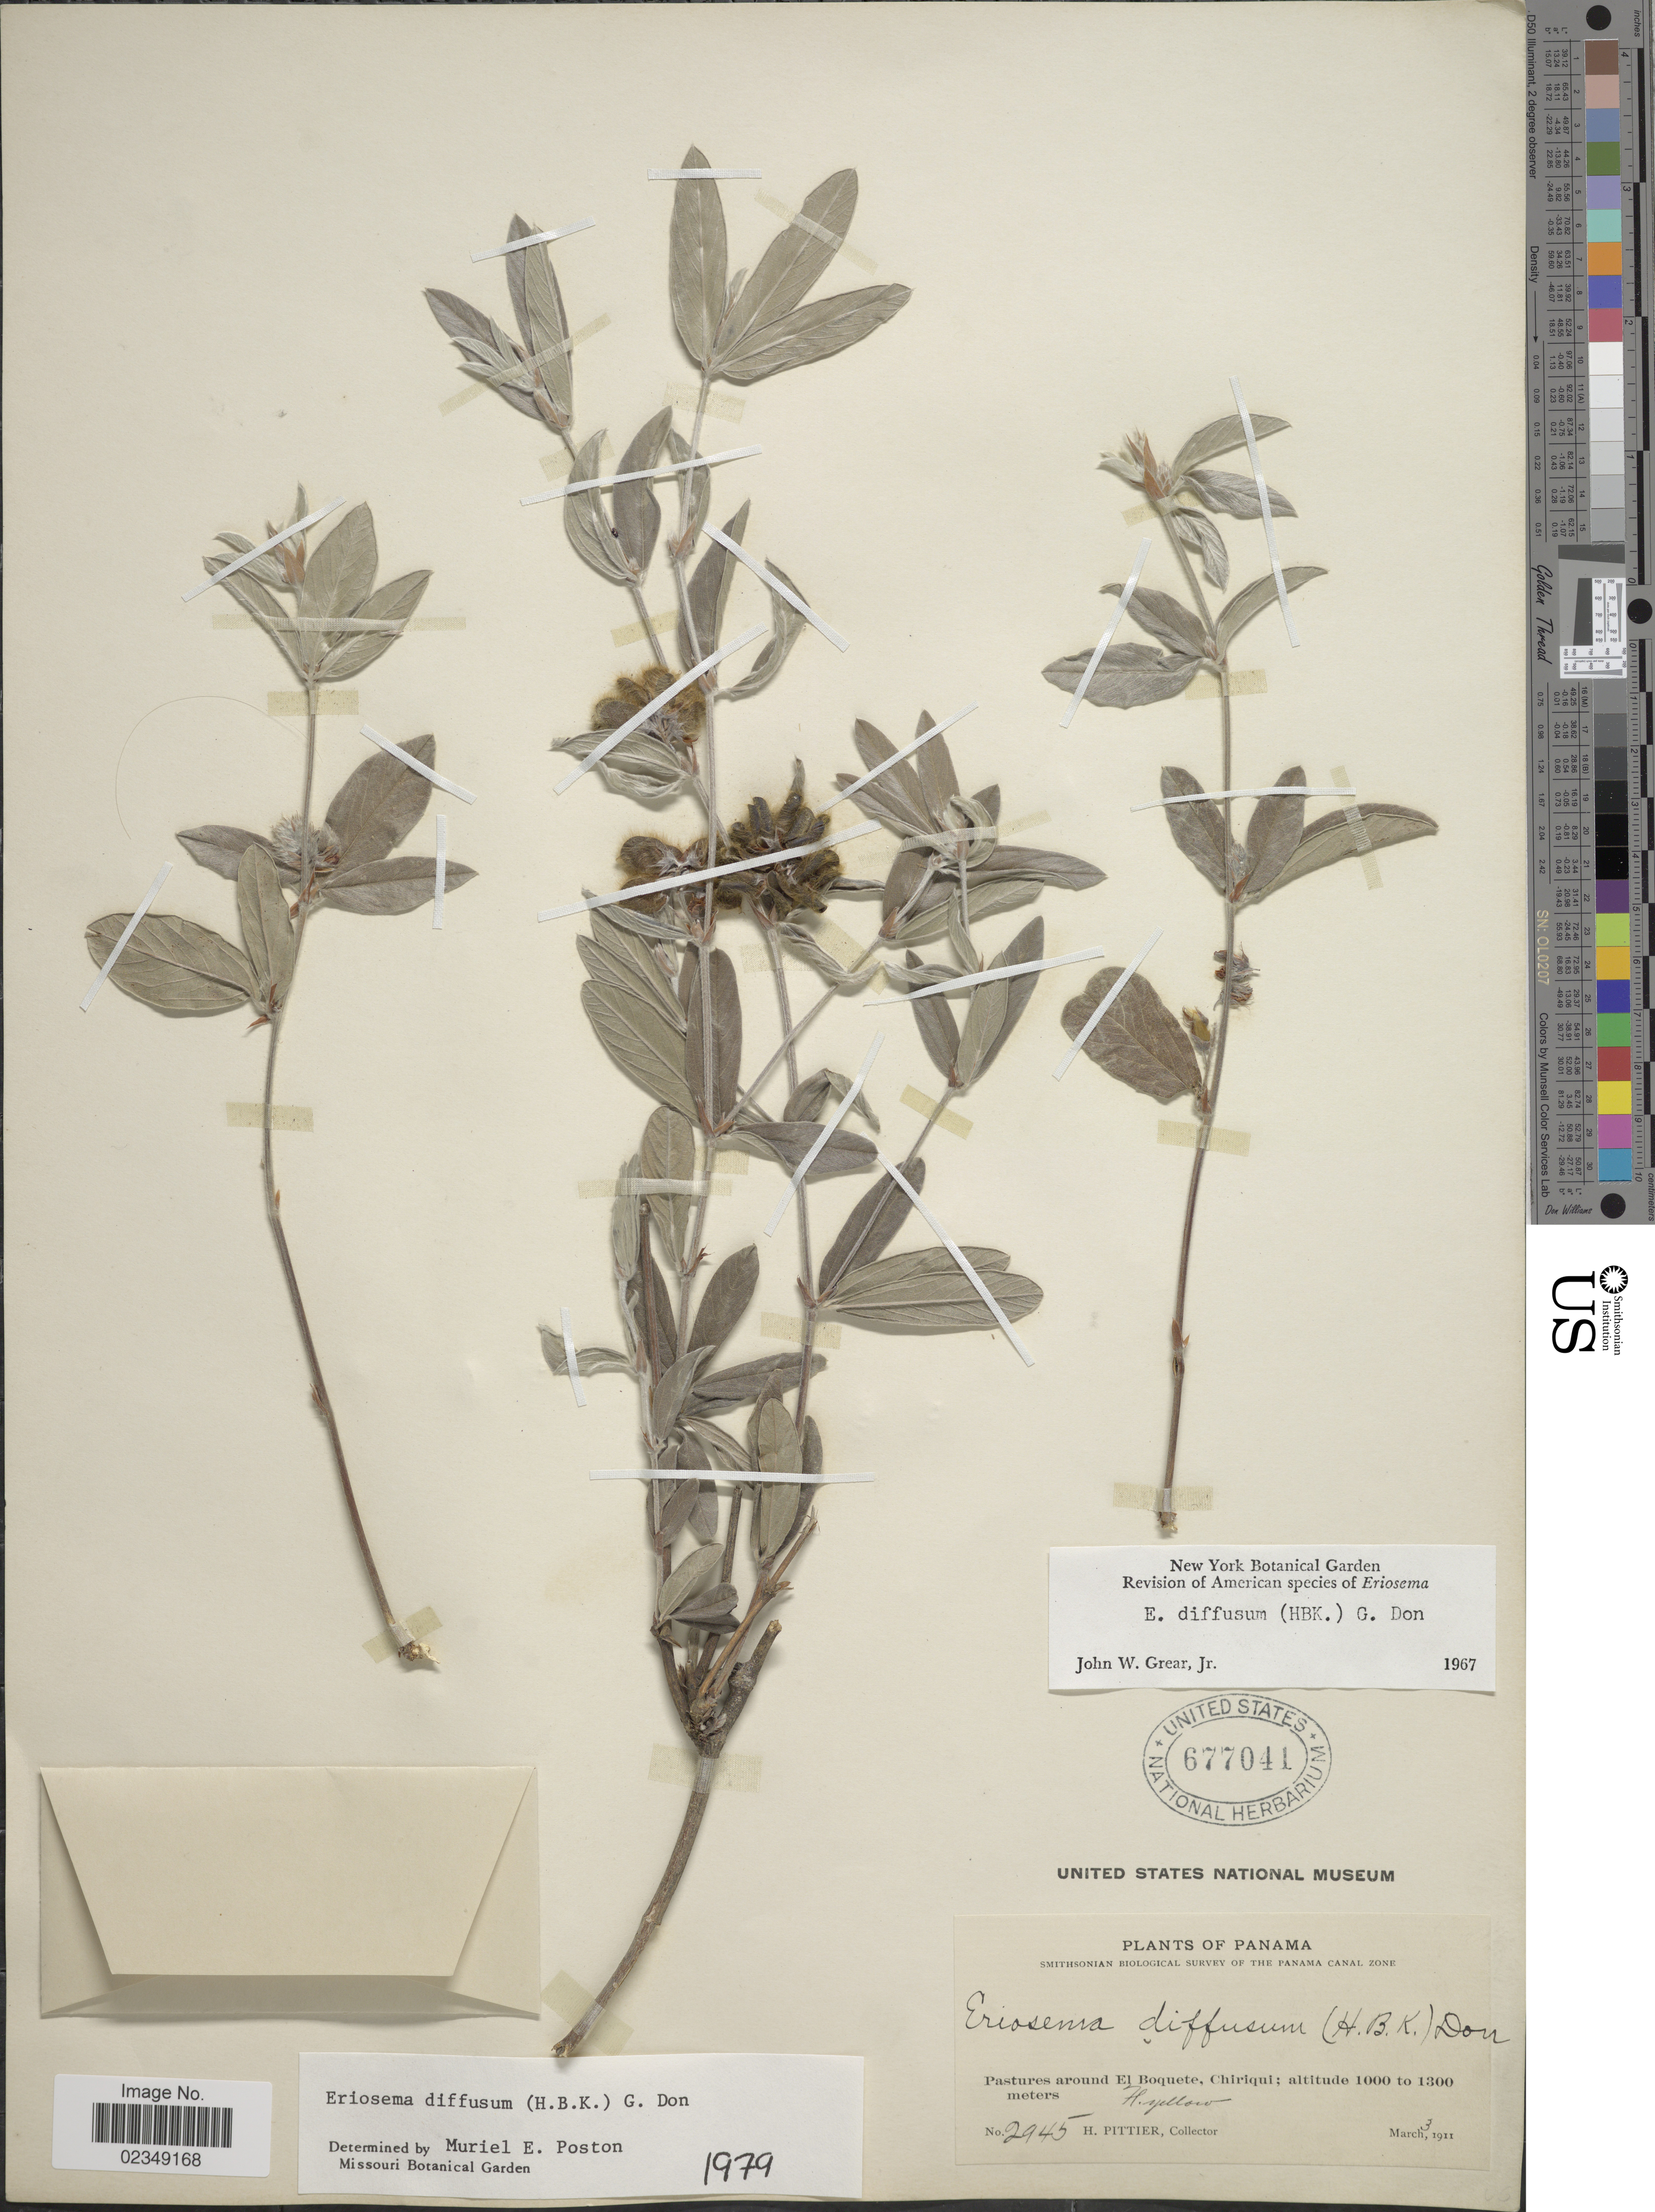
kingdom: Plantae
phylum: Tracheophyta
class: Magnoliopsida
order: Fabales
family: Fabaceae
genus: Eriosema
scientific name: Eriosema diffusum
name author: (Kunth) G. Don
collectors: H. F. Pittier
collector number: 2945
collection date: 1911-03-03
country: Panama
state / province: Chiriqui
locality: Pastures around El Boquete, Chiriqui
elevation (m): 1000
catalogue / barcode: US 677041